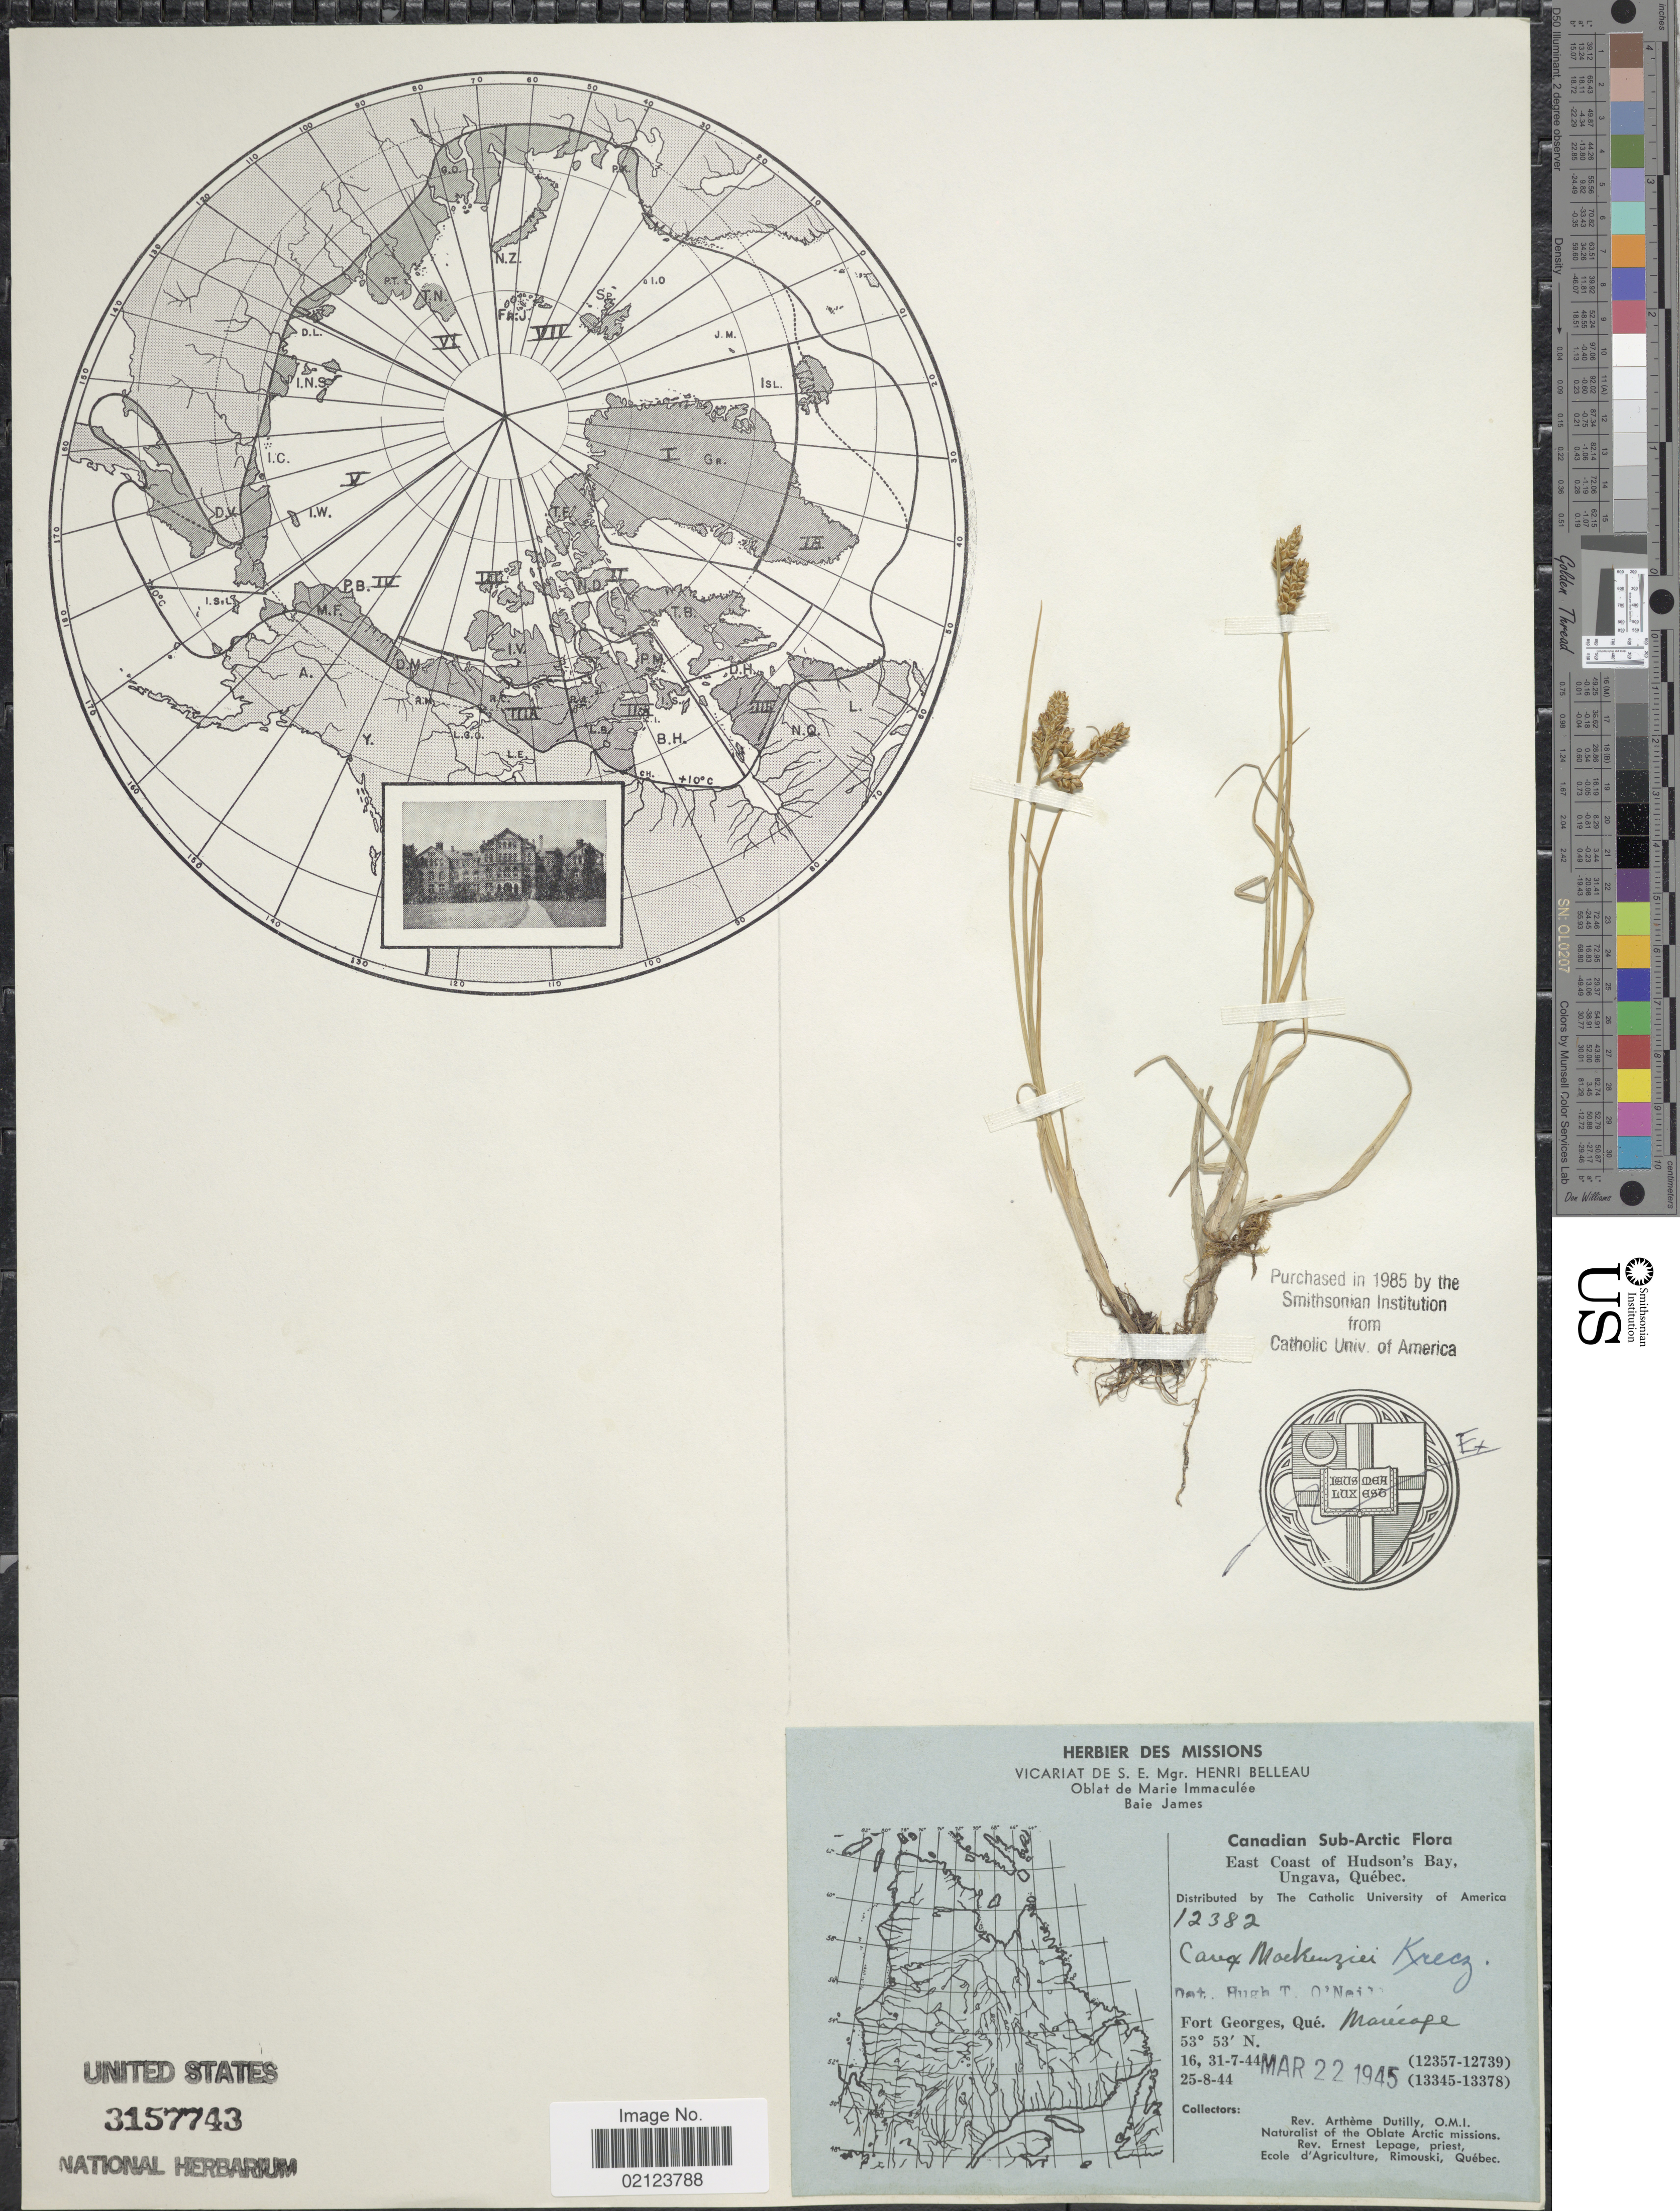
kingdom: Plantae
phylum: Tracheophyta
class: Liliopsida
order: Poales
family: Cyperaceae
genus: Carex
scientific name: Carex mackenziei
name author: V.I. Krecz.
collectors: A. Dutilly & E. Lepage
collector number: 12382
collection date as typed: Transcribed d/m/y: 16/7/44 to 25/8/44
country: Canada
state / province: Quebec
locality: Canadian Sub-Arctic. East Coast of Hudson's Bay, Ungava, Quebec. Fort Georges, Que. Marecage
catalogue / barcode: US 3157743